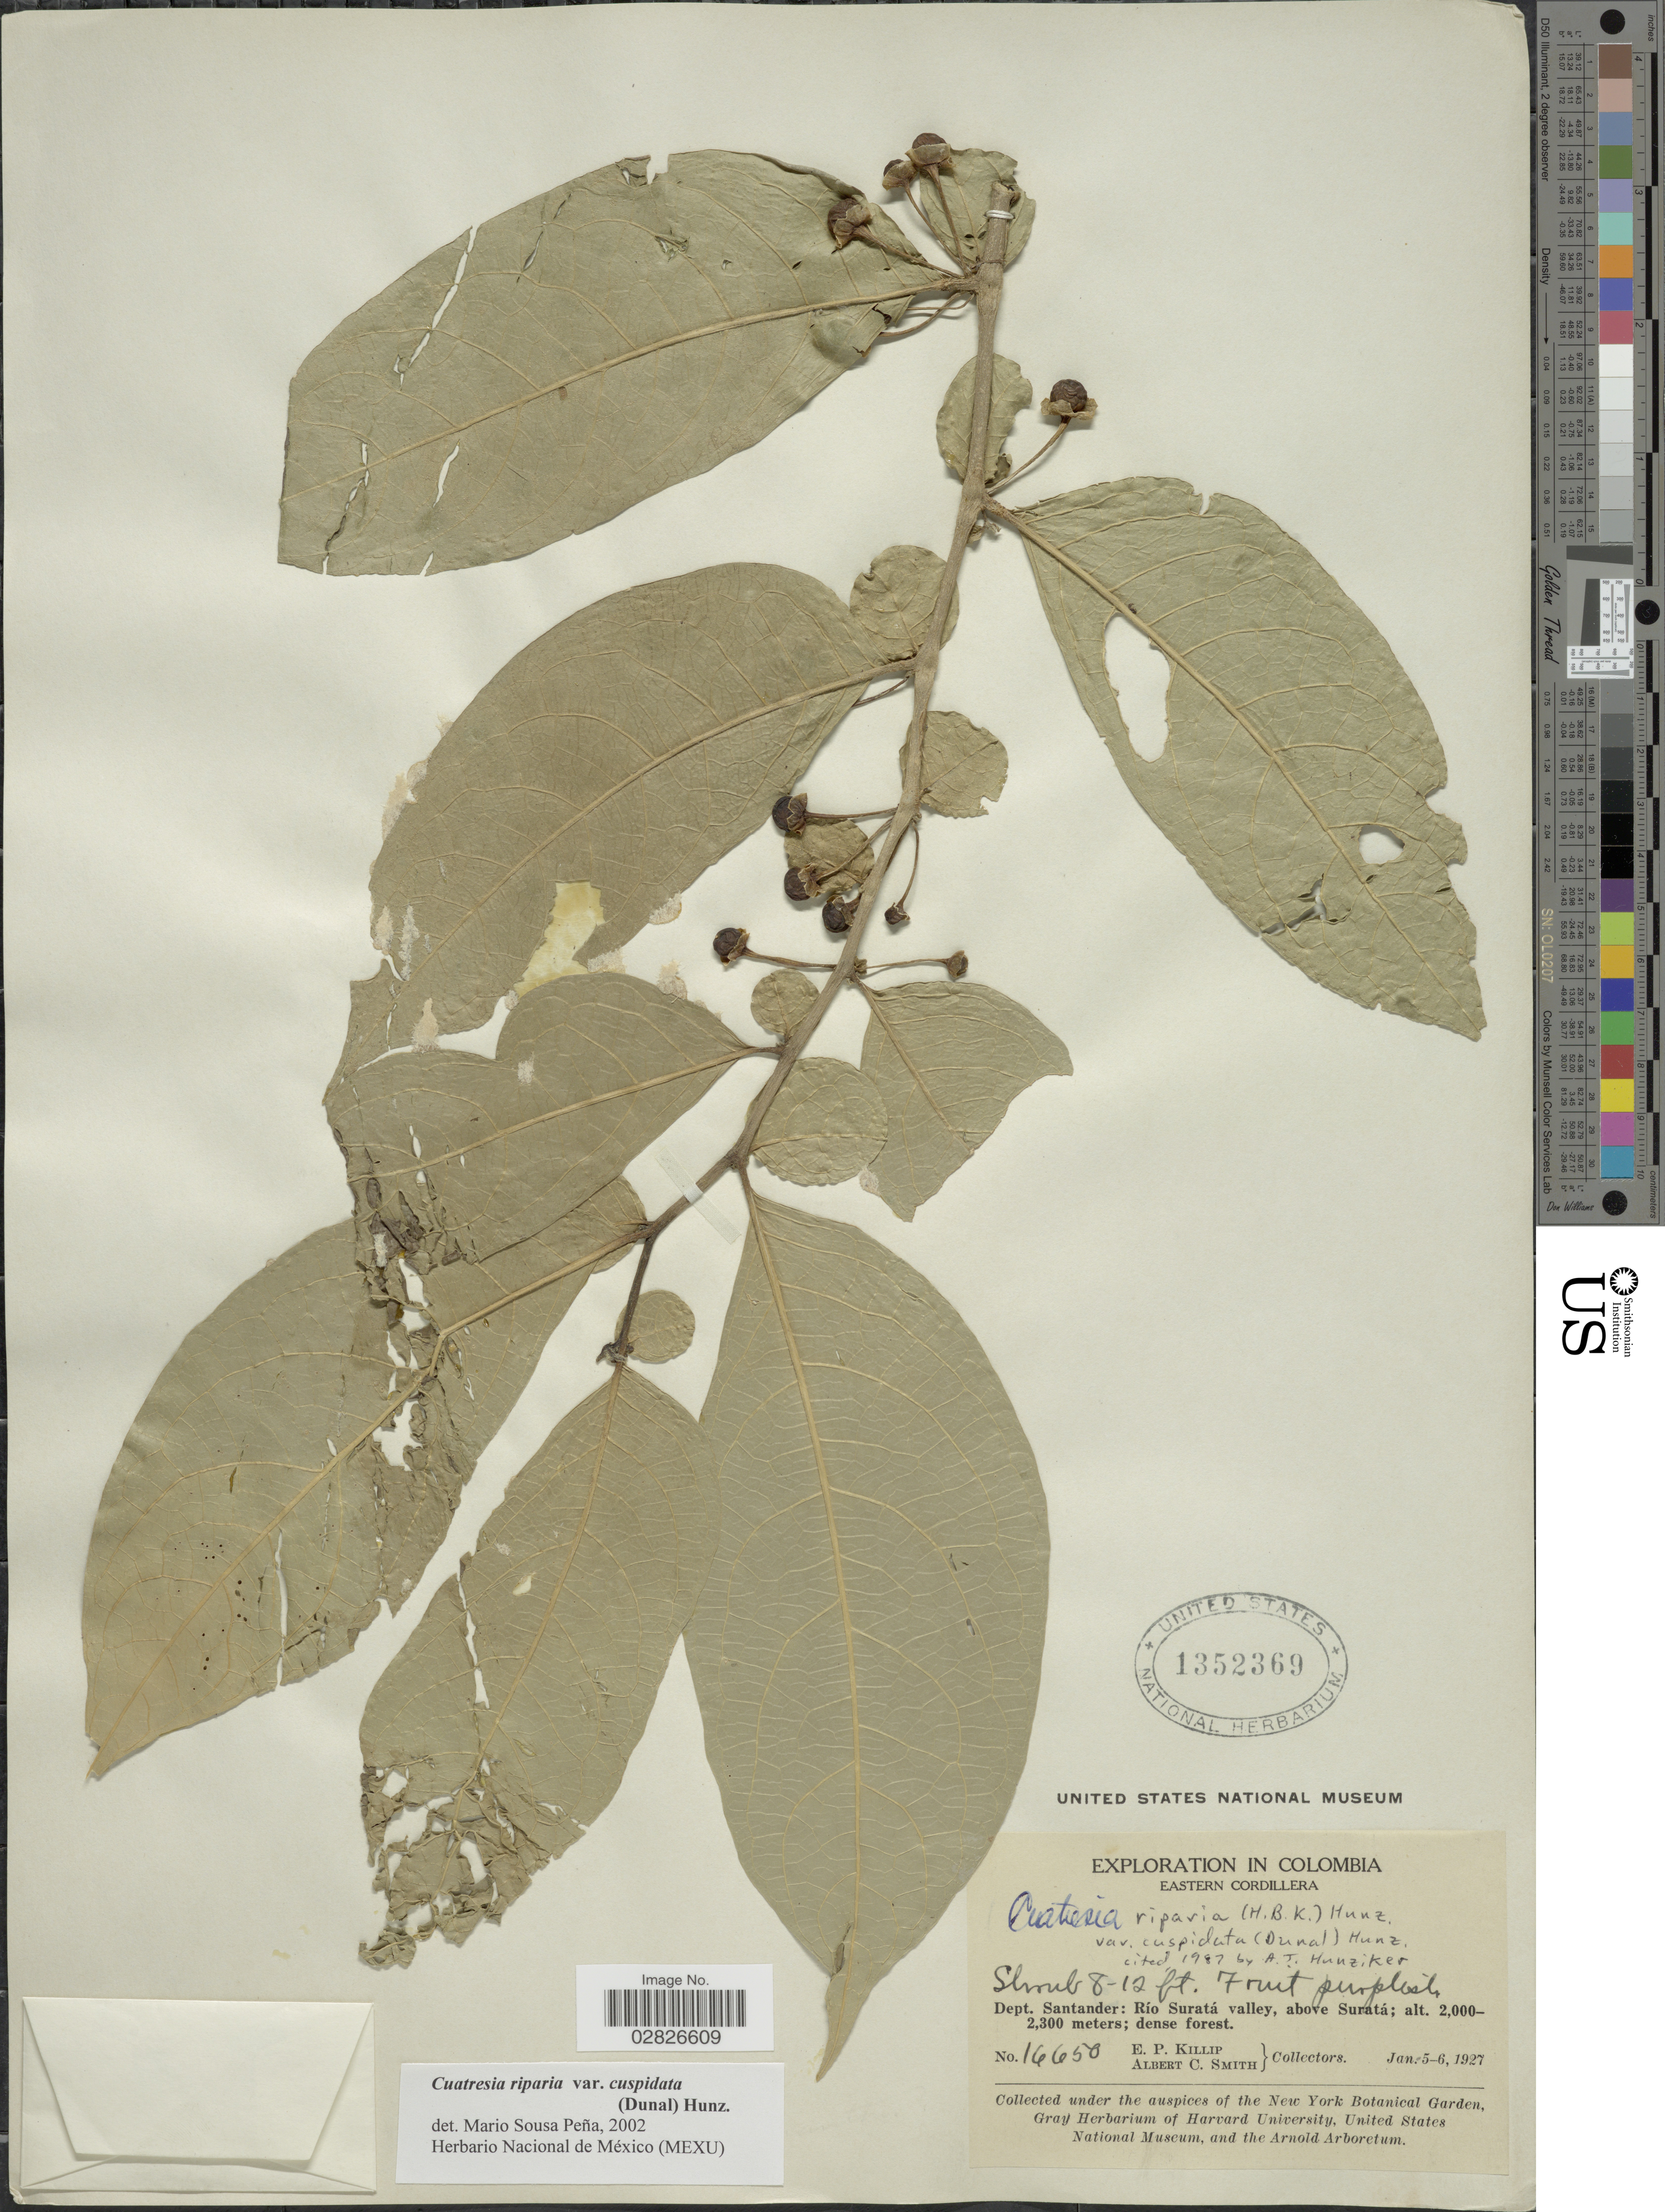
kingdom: Plantae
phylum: Tracheophyta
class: Magnoliopsida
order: Solanales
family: Solanaceae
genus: Cuatresia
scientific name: Cuatresia riparia var. cuspidata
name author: (Dunal) Hunz.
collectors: E. P. Killip & A. C. Smith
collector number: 16658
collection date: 1927-01-05/1927-01-06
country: Colombia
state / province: Santander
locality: Eastern Cordillera, Dept. Santander, Río Suratá valley, above Suratá.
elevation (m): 2000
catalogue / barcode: US 1352369